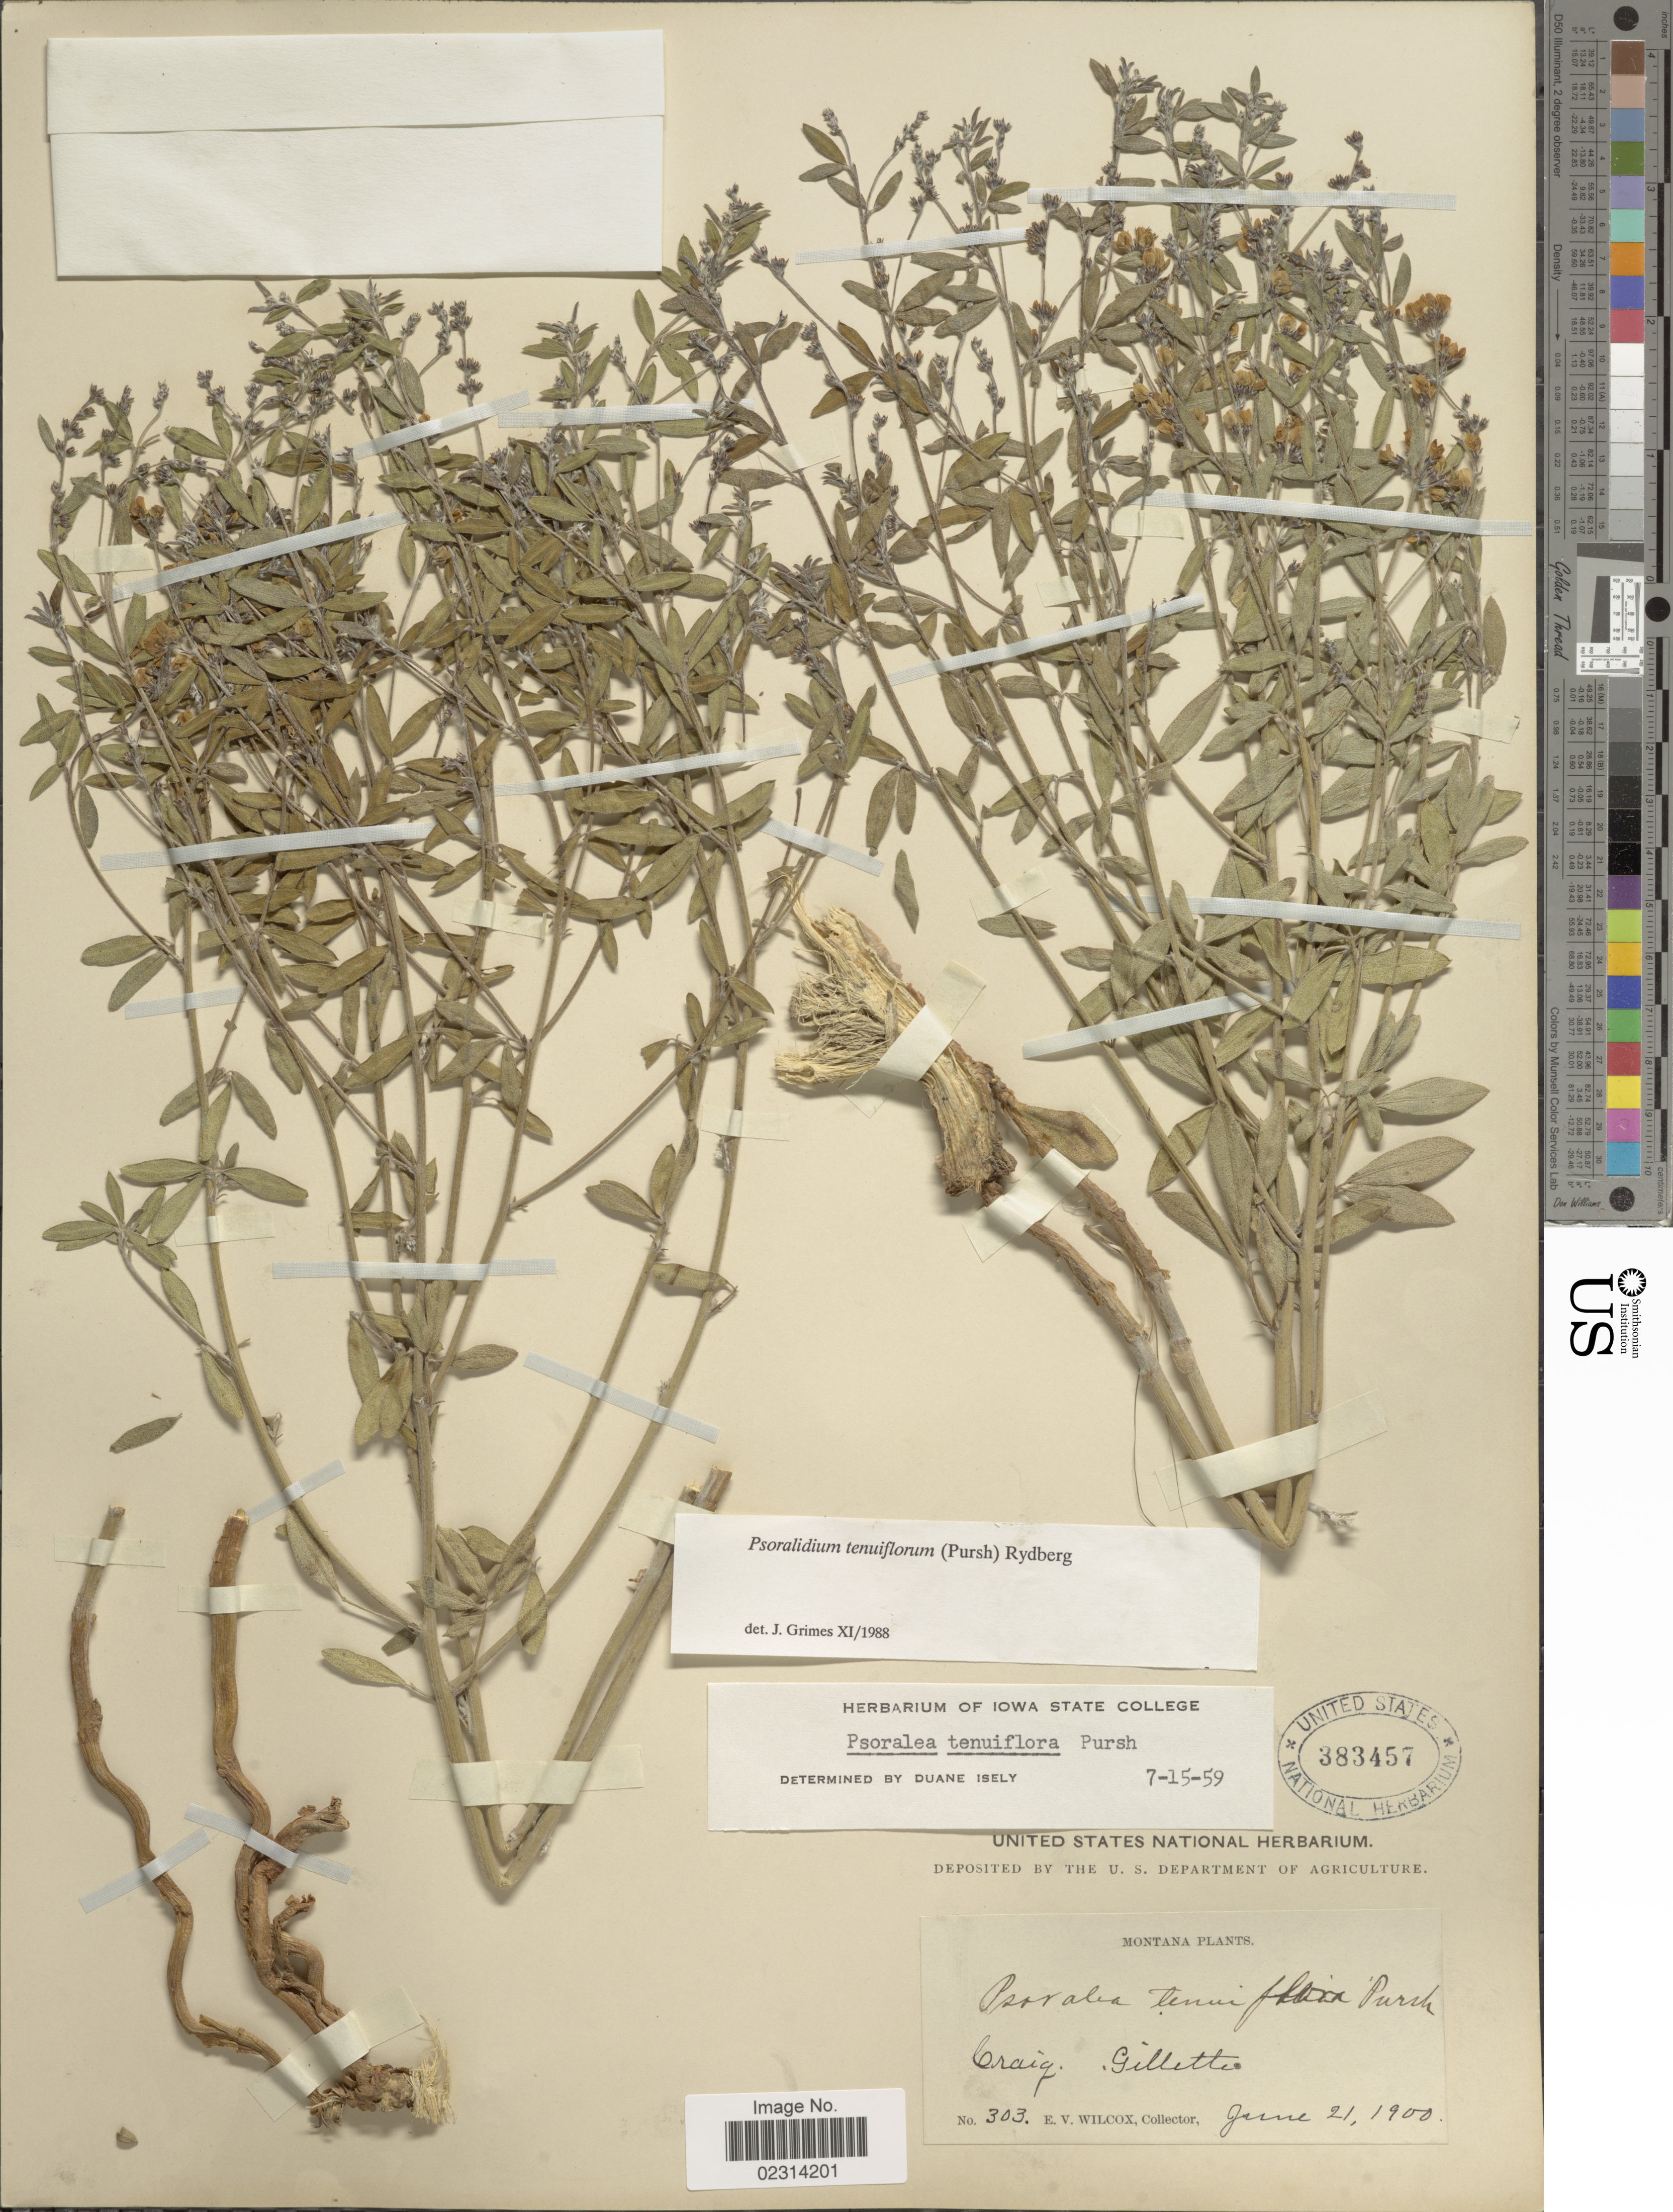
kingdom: Plantae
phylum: Tracheophyta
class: Magnoliopsida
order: Fabales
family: Fabaceae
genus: Psoralidium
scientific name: Psoralidium tenuiflorum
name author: (Pursh) Rydb.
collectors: E. V. Wilcox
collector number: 303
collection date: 1900-06-21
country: United States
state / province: Montana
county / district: Lewis And Clark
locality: Gillette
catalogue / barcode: US 383457